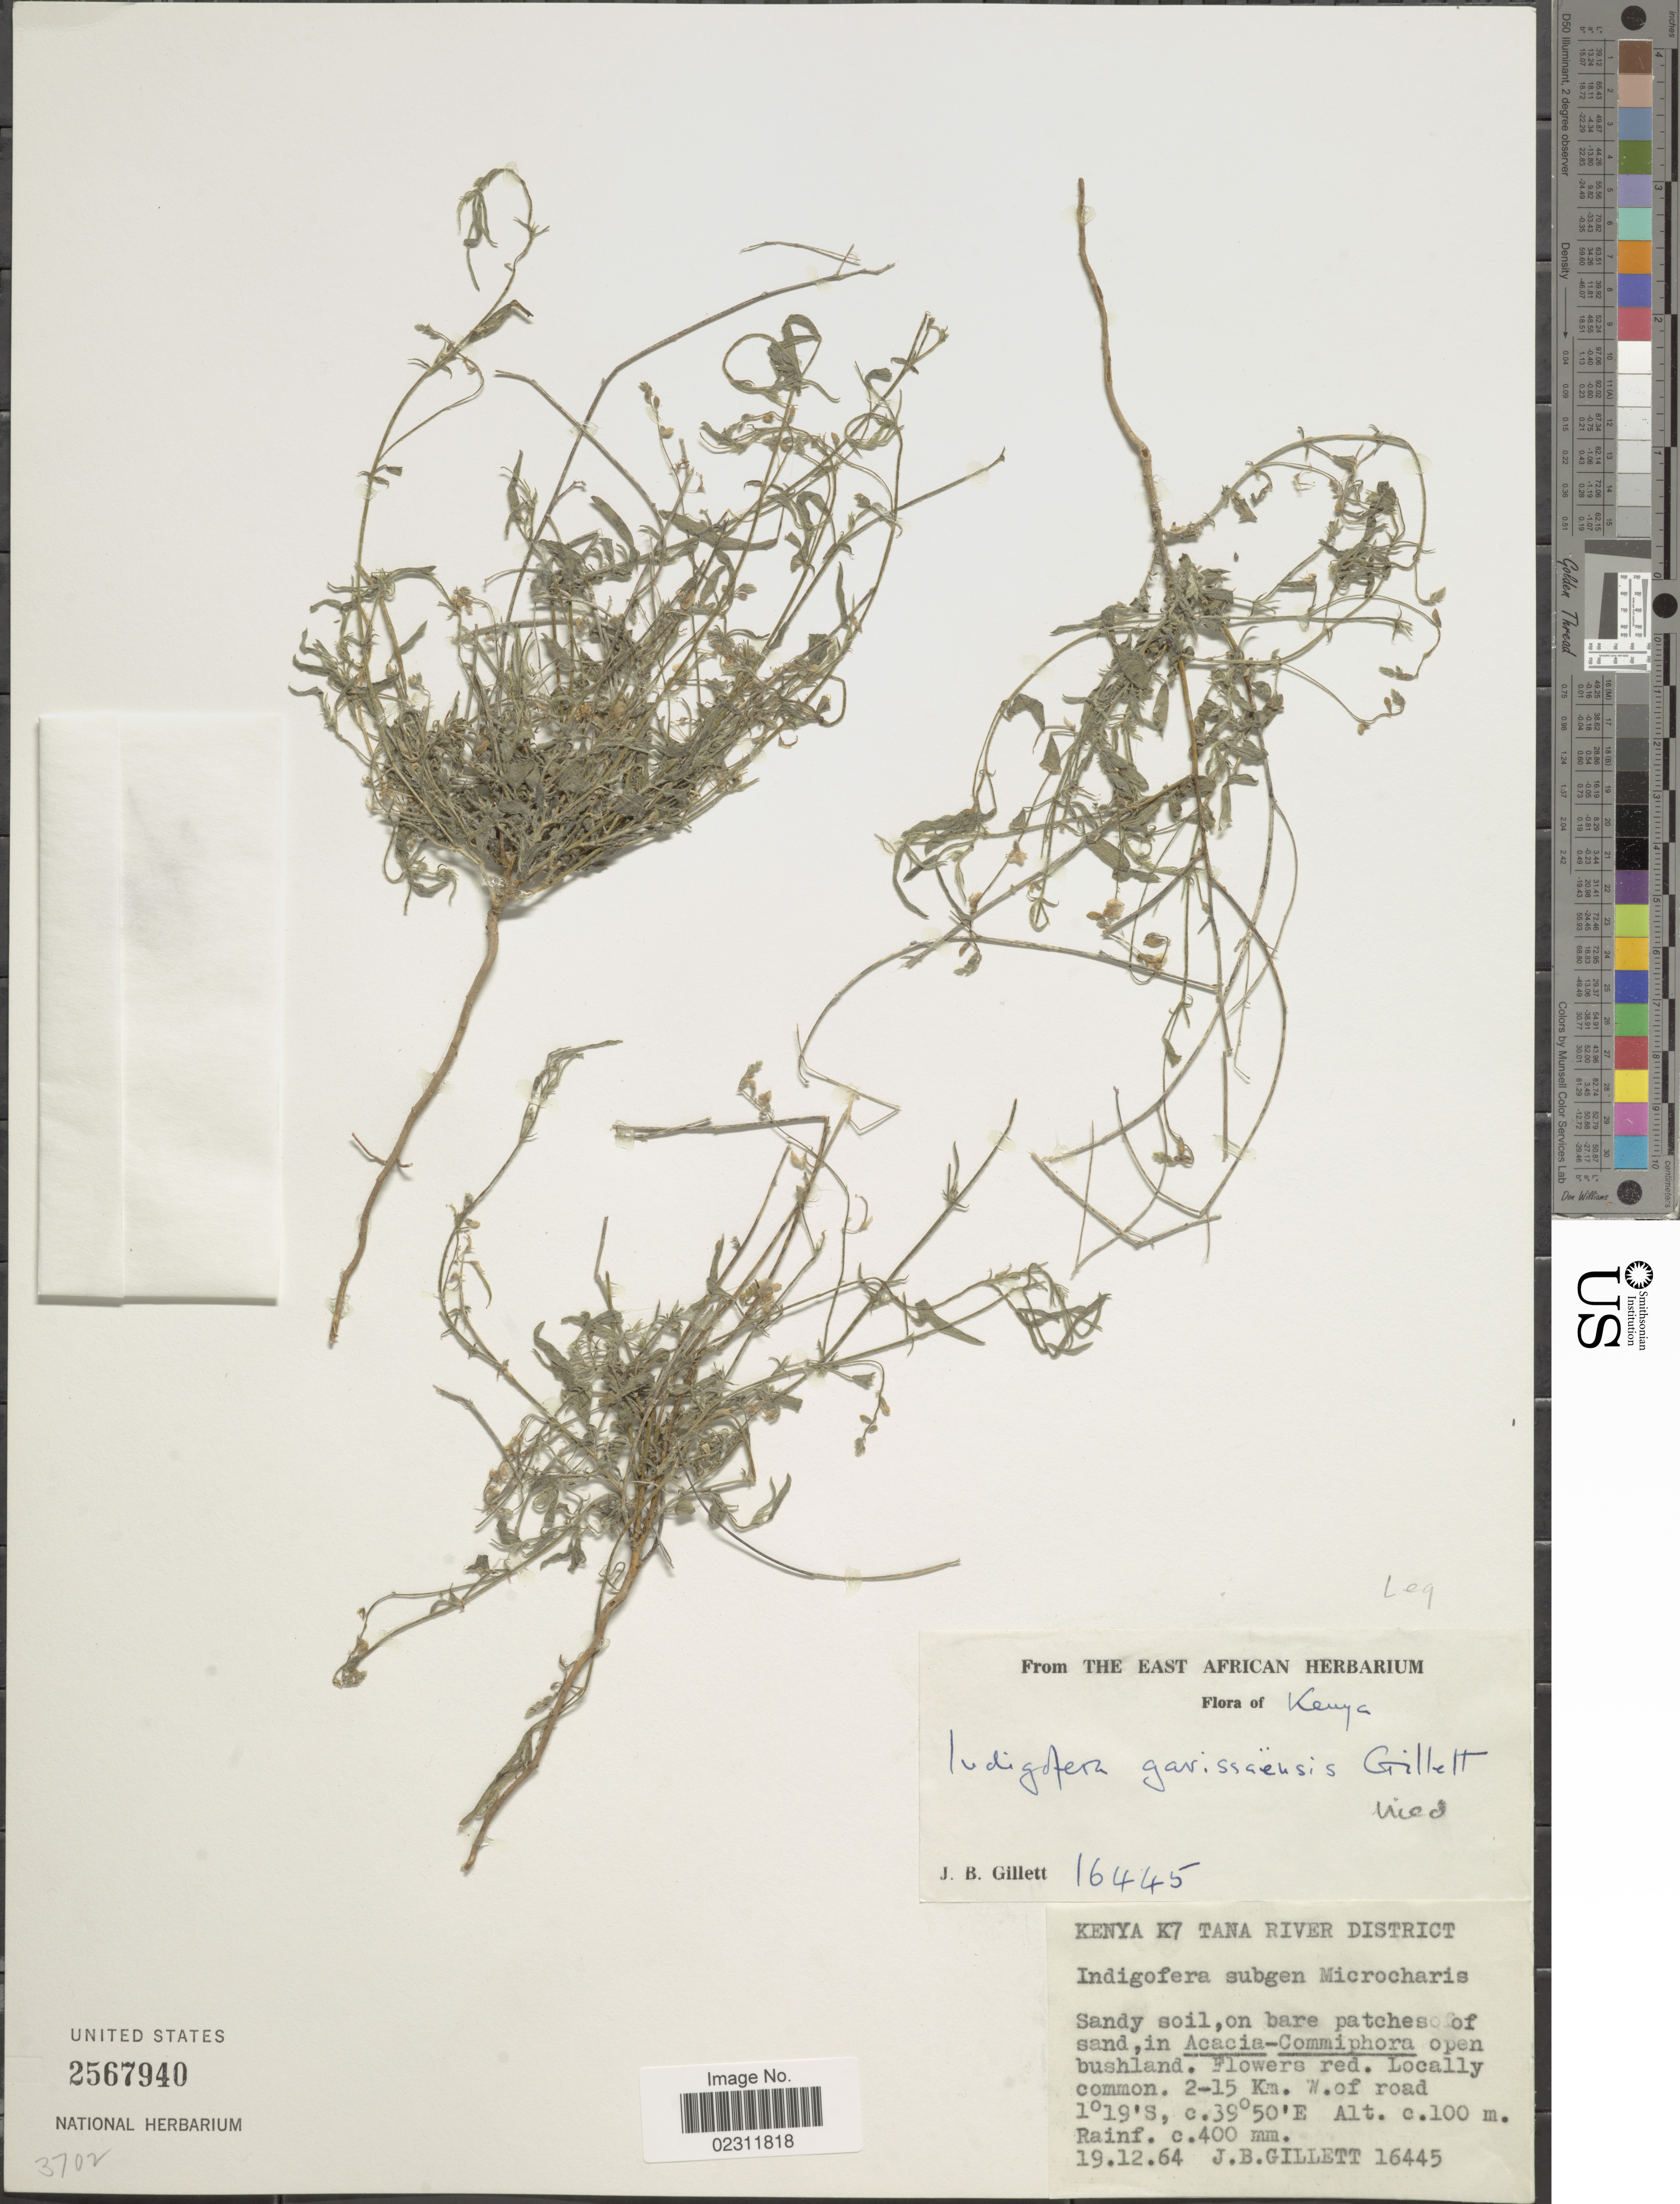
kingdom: Plantae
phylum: Tracheophyta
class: Magnoliopsida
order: Fabales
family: Fabaceae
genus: Indigofera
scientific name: Indigofera garissaensis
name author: J.B. Gillett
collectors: J. B. Gillett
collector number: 16445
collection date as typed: Transcribed d/m/y: 19/12/64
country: Kenya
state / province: Tana River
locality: Kenya K7, Tana River District, 2-15 km W of road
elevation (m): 100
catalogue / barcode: US 2567940